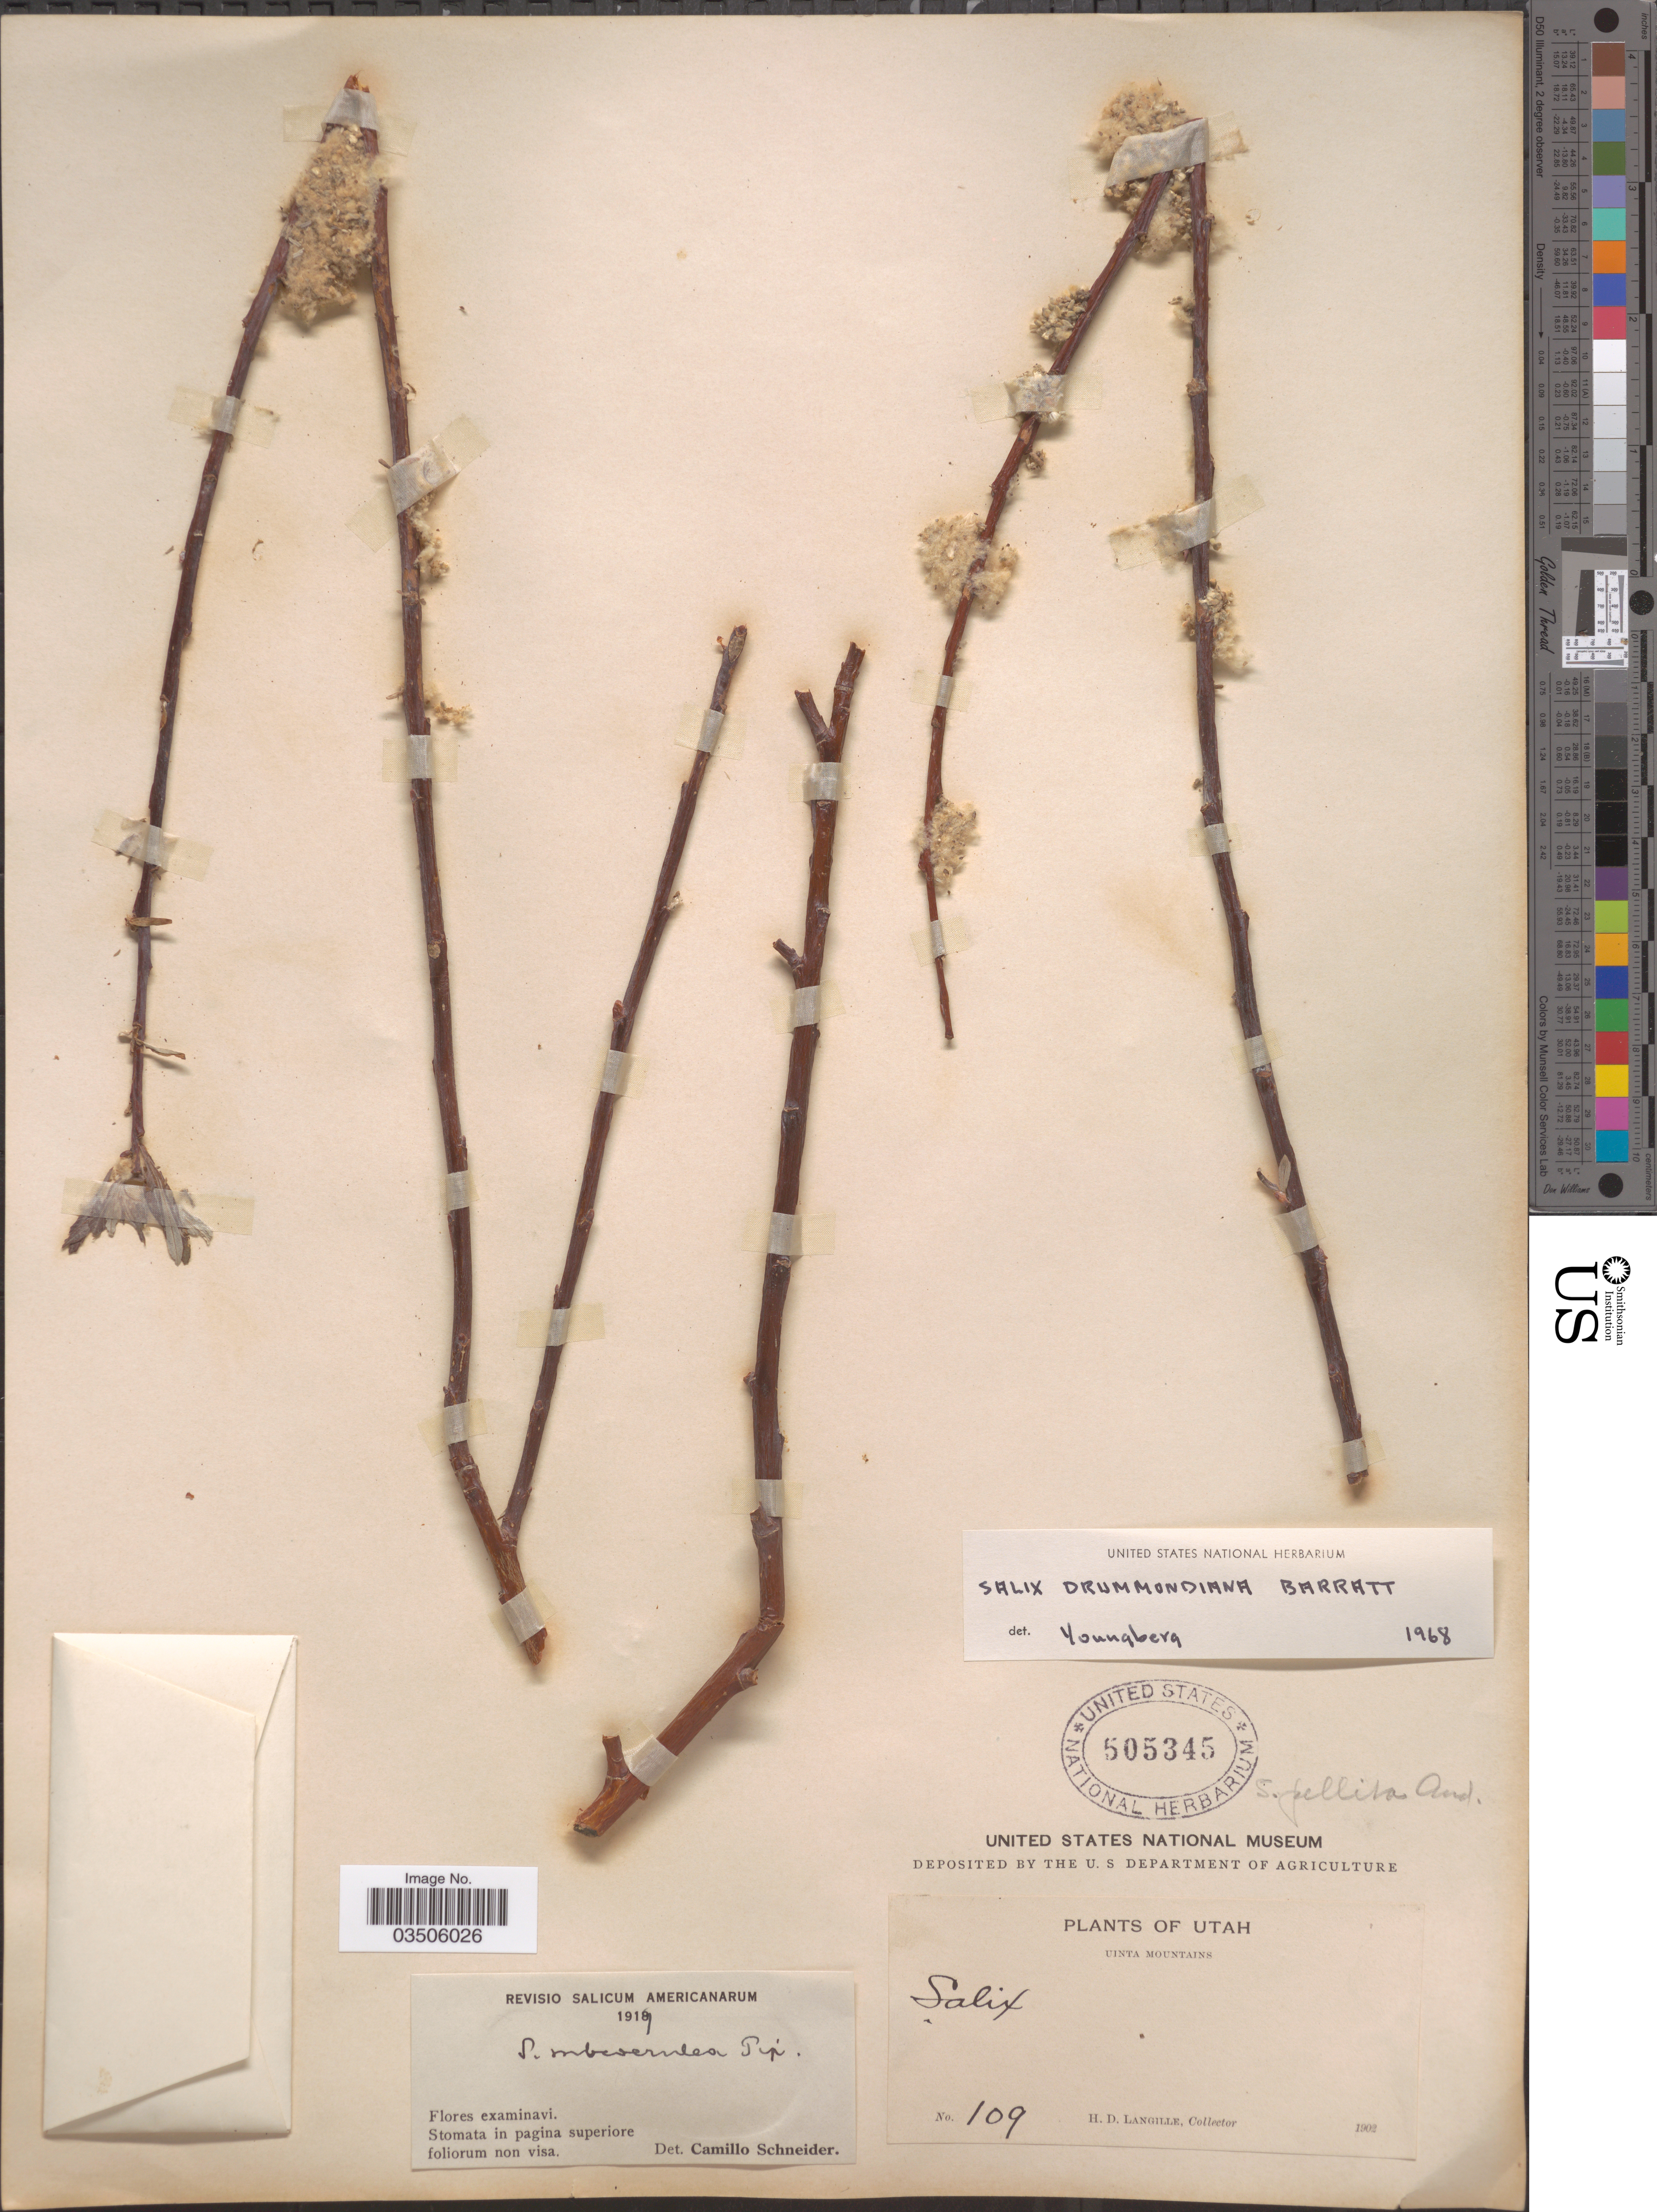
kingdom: Plantae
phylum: Tracheophyta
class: Magnoliopsida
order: Malpighiales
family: Salicaceae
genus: Salix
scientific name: Salix subcoerulea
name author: Piper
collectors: H. Langille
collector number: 109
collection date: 1902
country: United States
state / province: Utah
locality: Uinta Mountains.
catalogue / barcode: US 505345